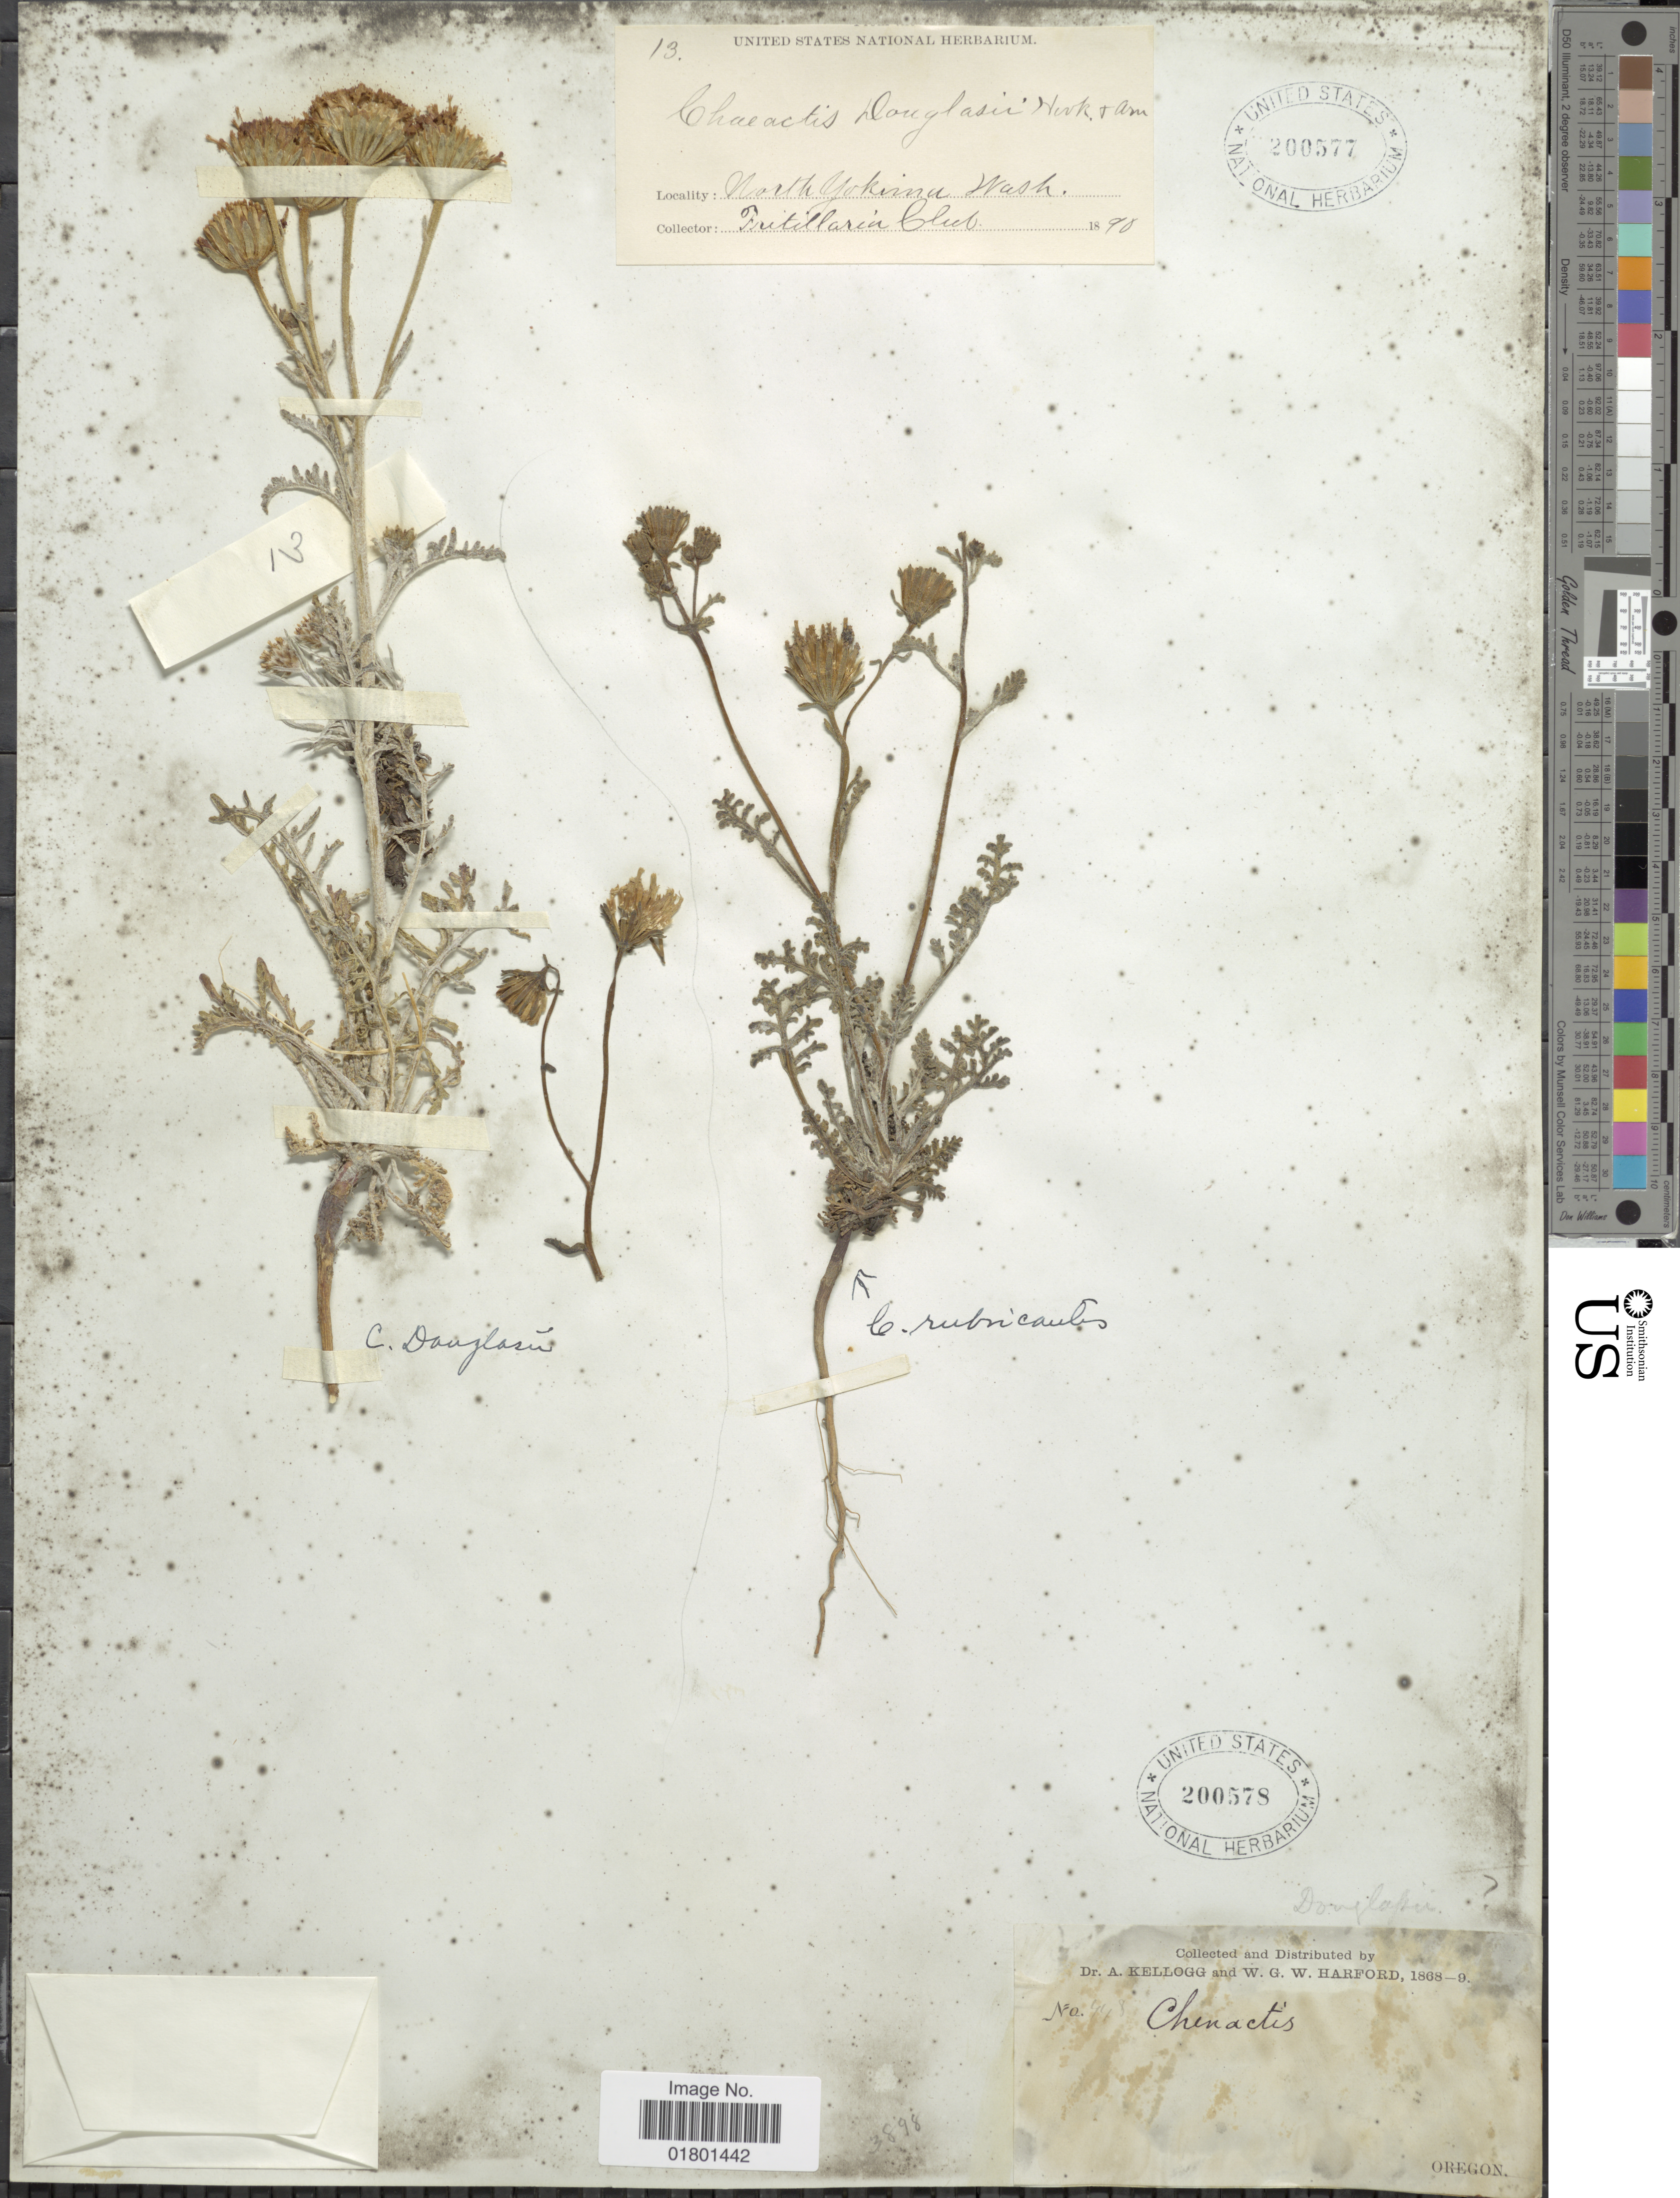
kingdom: Plantae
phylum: Tracheophyta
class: Magnoliopsida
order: Asterales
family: Asteraceae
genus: Chaenactis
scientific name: Chaenactis rubricaulis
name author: Rydb.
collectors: A. Kellogg & W. G. W. Harford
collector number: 948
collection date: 1868/1869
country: United States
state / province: Oregon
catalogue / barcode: US 200578